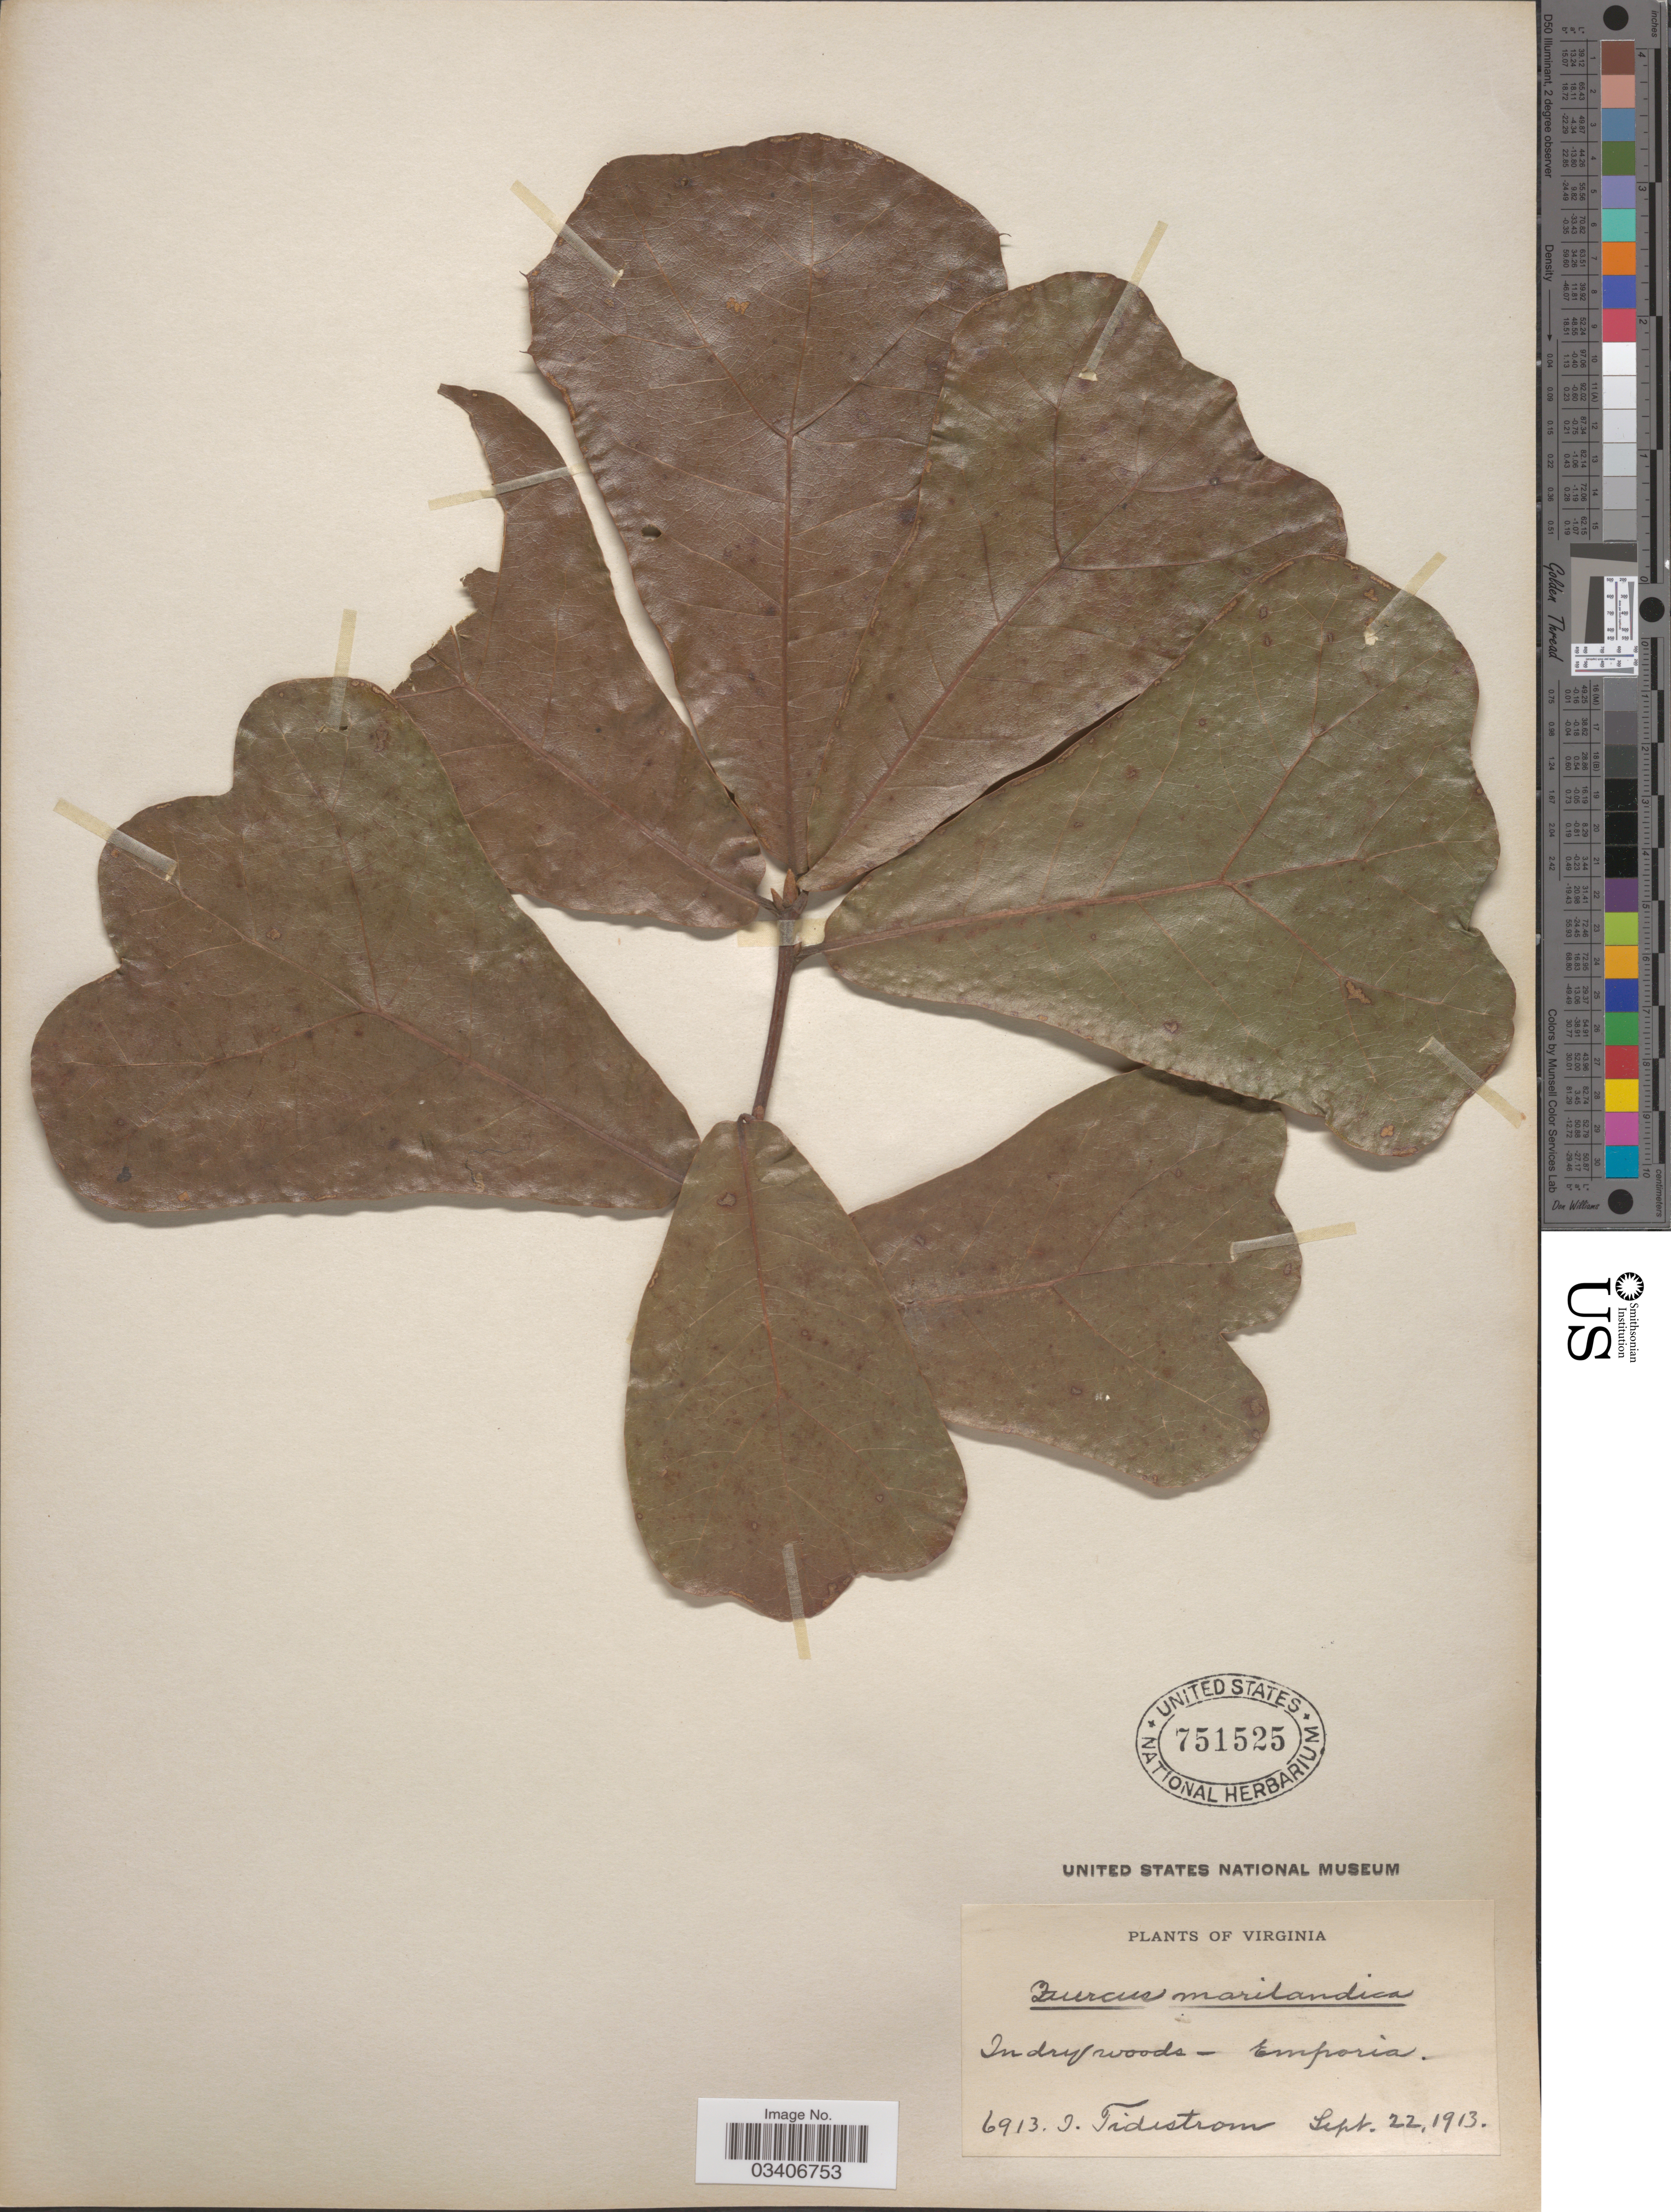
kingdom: Plantae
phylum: Tracheophyta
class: Magnoliopsida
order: Fagales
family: Fagaceae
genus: Quercus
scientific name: Quercus marilandica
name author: (L.) Münchh.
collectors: I. F. Tidestrom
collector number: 6913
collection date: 1913-09-22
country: United States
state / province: Virginia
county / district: City of Emporia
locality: Emporia.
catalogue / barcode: US 751525